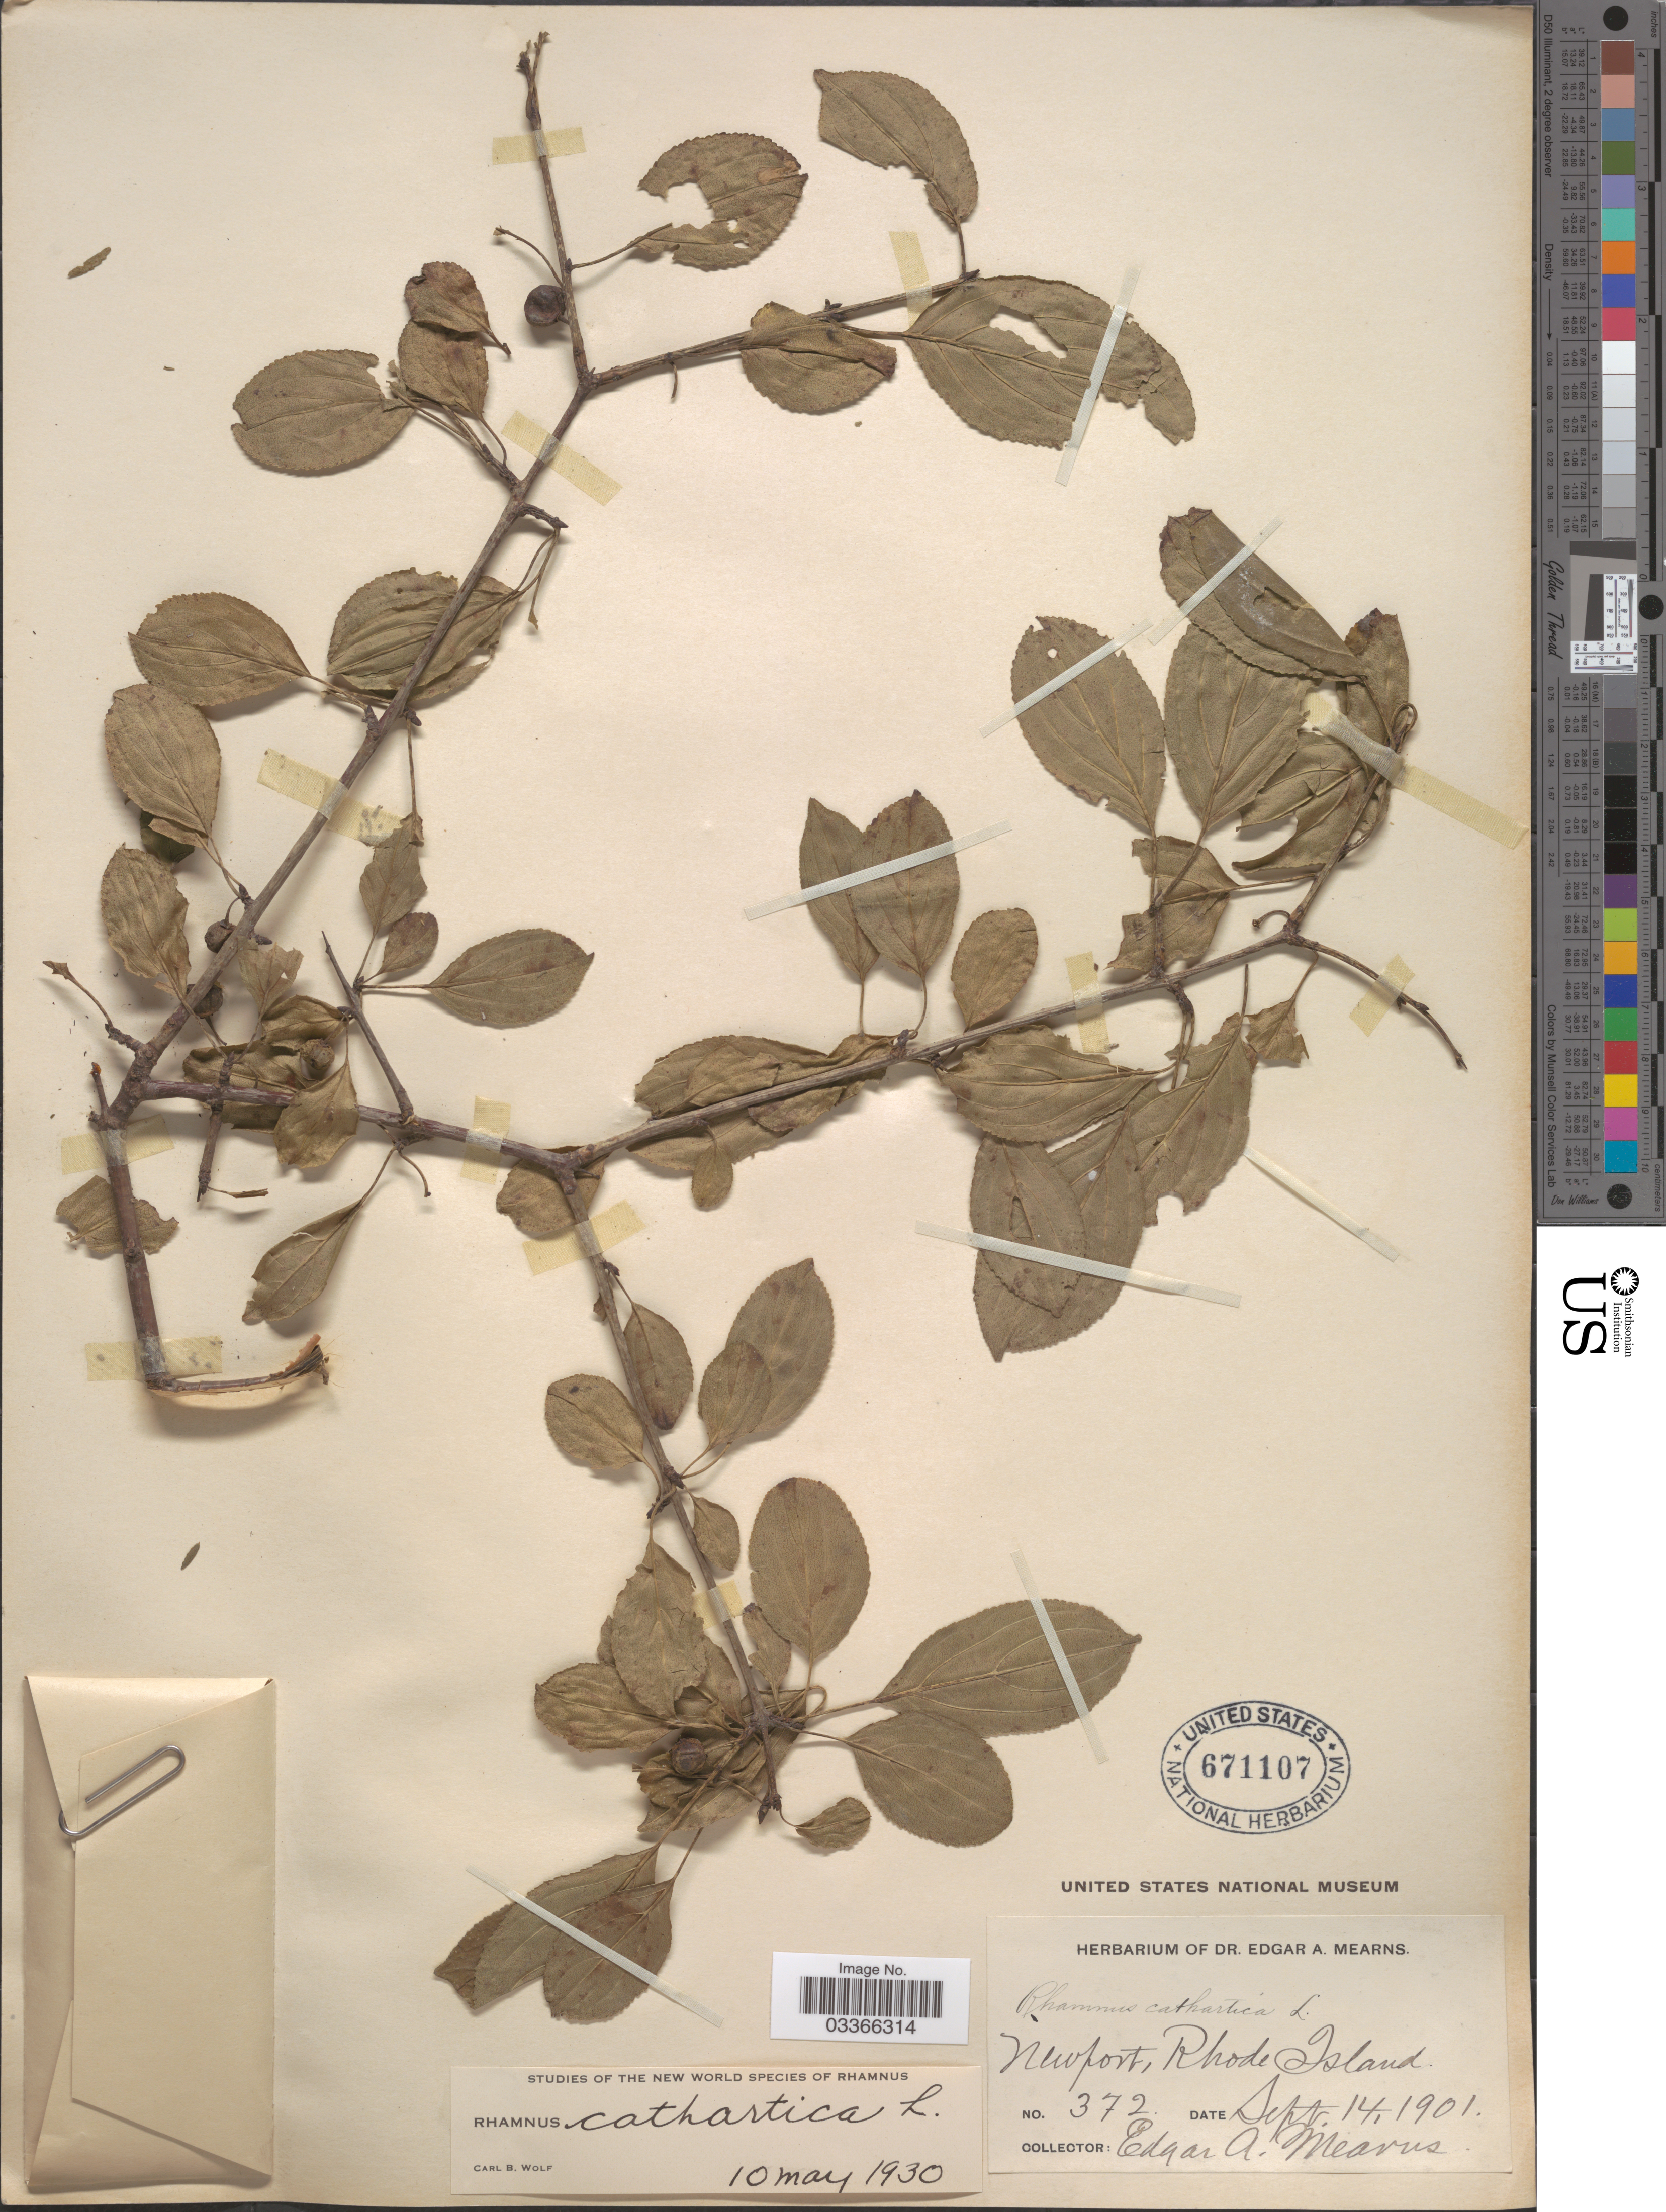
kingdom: Plantae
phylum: Tracheophyta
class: Magnoliopsida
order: Rosales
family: Rhamnaceae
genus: Rhamnus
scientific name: Rhamnus cathartica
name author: L.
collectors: E. A. Mearns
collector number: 372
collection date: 1901-09-14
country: United States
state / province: Rhode Island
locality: Newport.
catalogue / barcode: US 671107